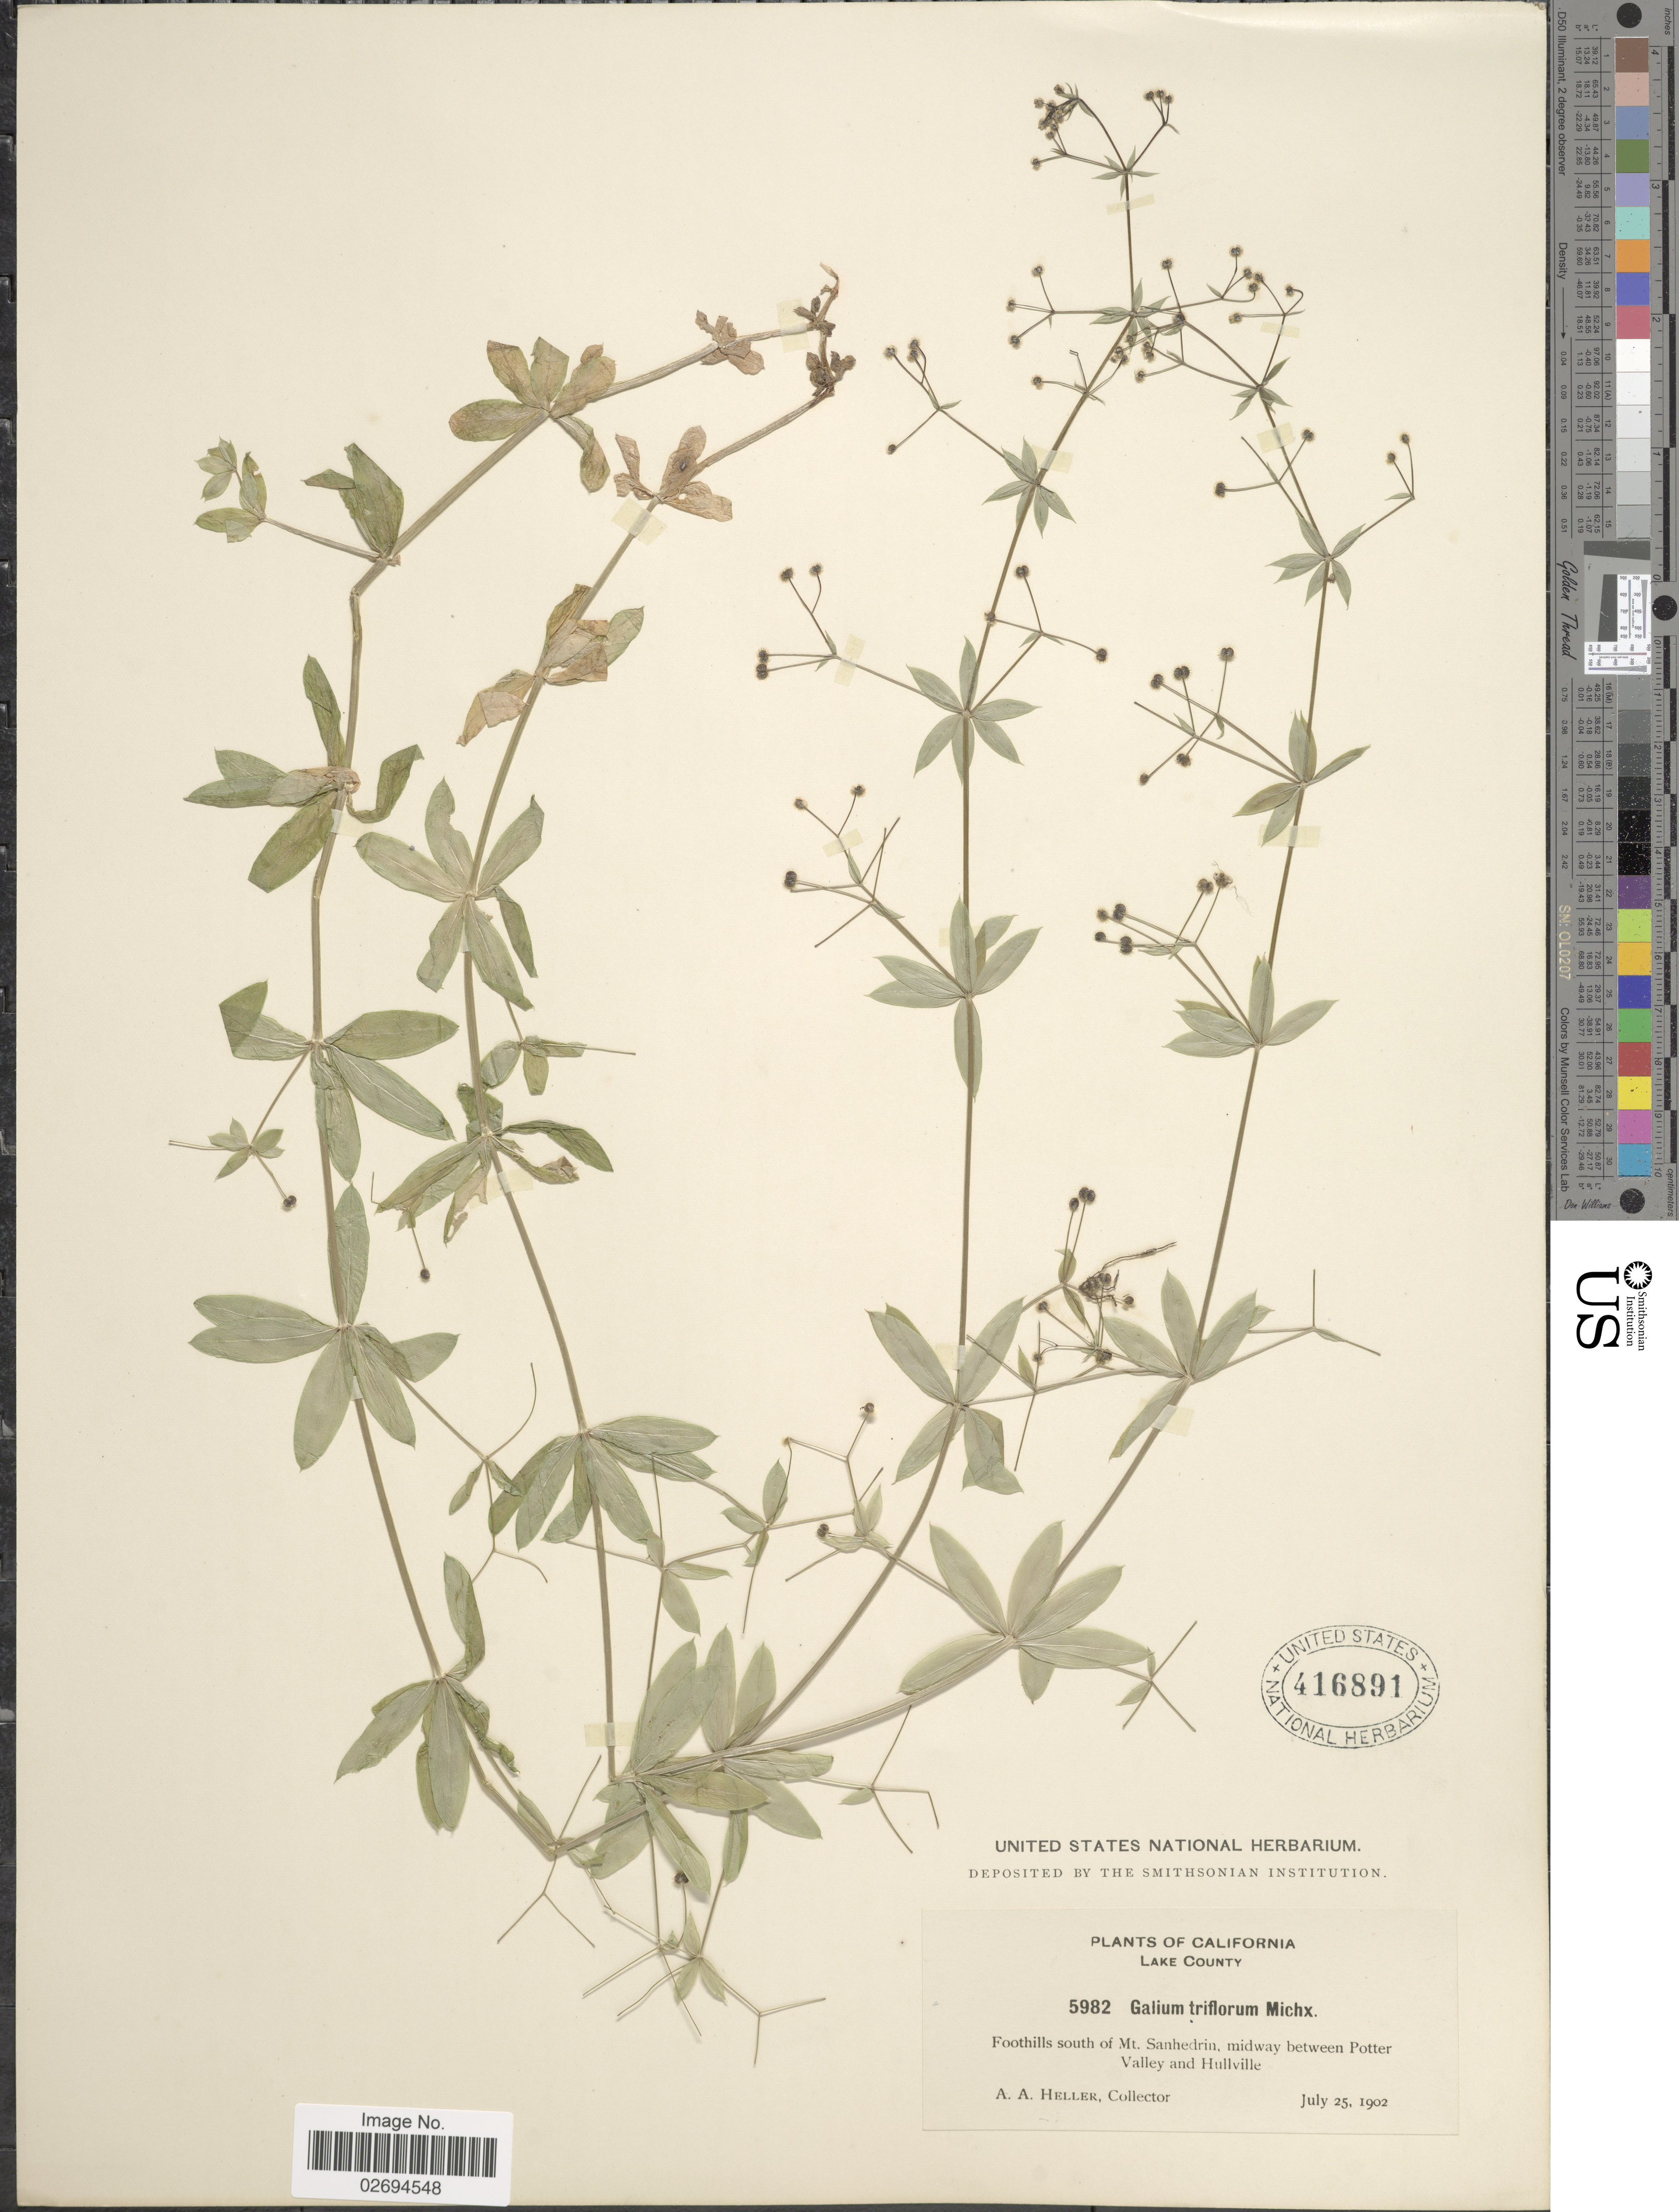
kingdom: Plantae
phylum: Tracheophyta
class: Magnoliopsida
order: Gentianales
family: Rubiaceae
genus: Galium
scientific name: Galium triflorum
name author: Michx.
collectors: A. A. Heller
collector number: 5982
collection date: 1902-07-25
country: United States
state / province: California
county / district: Lake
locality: Lake County. Foothills south of Mt. Sanhedrin, midway between Potter Valley and Hullville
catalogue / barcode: US 416891